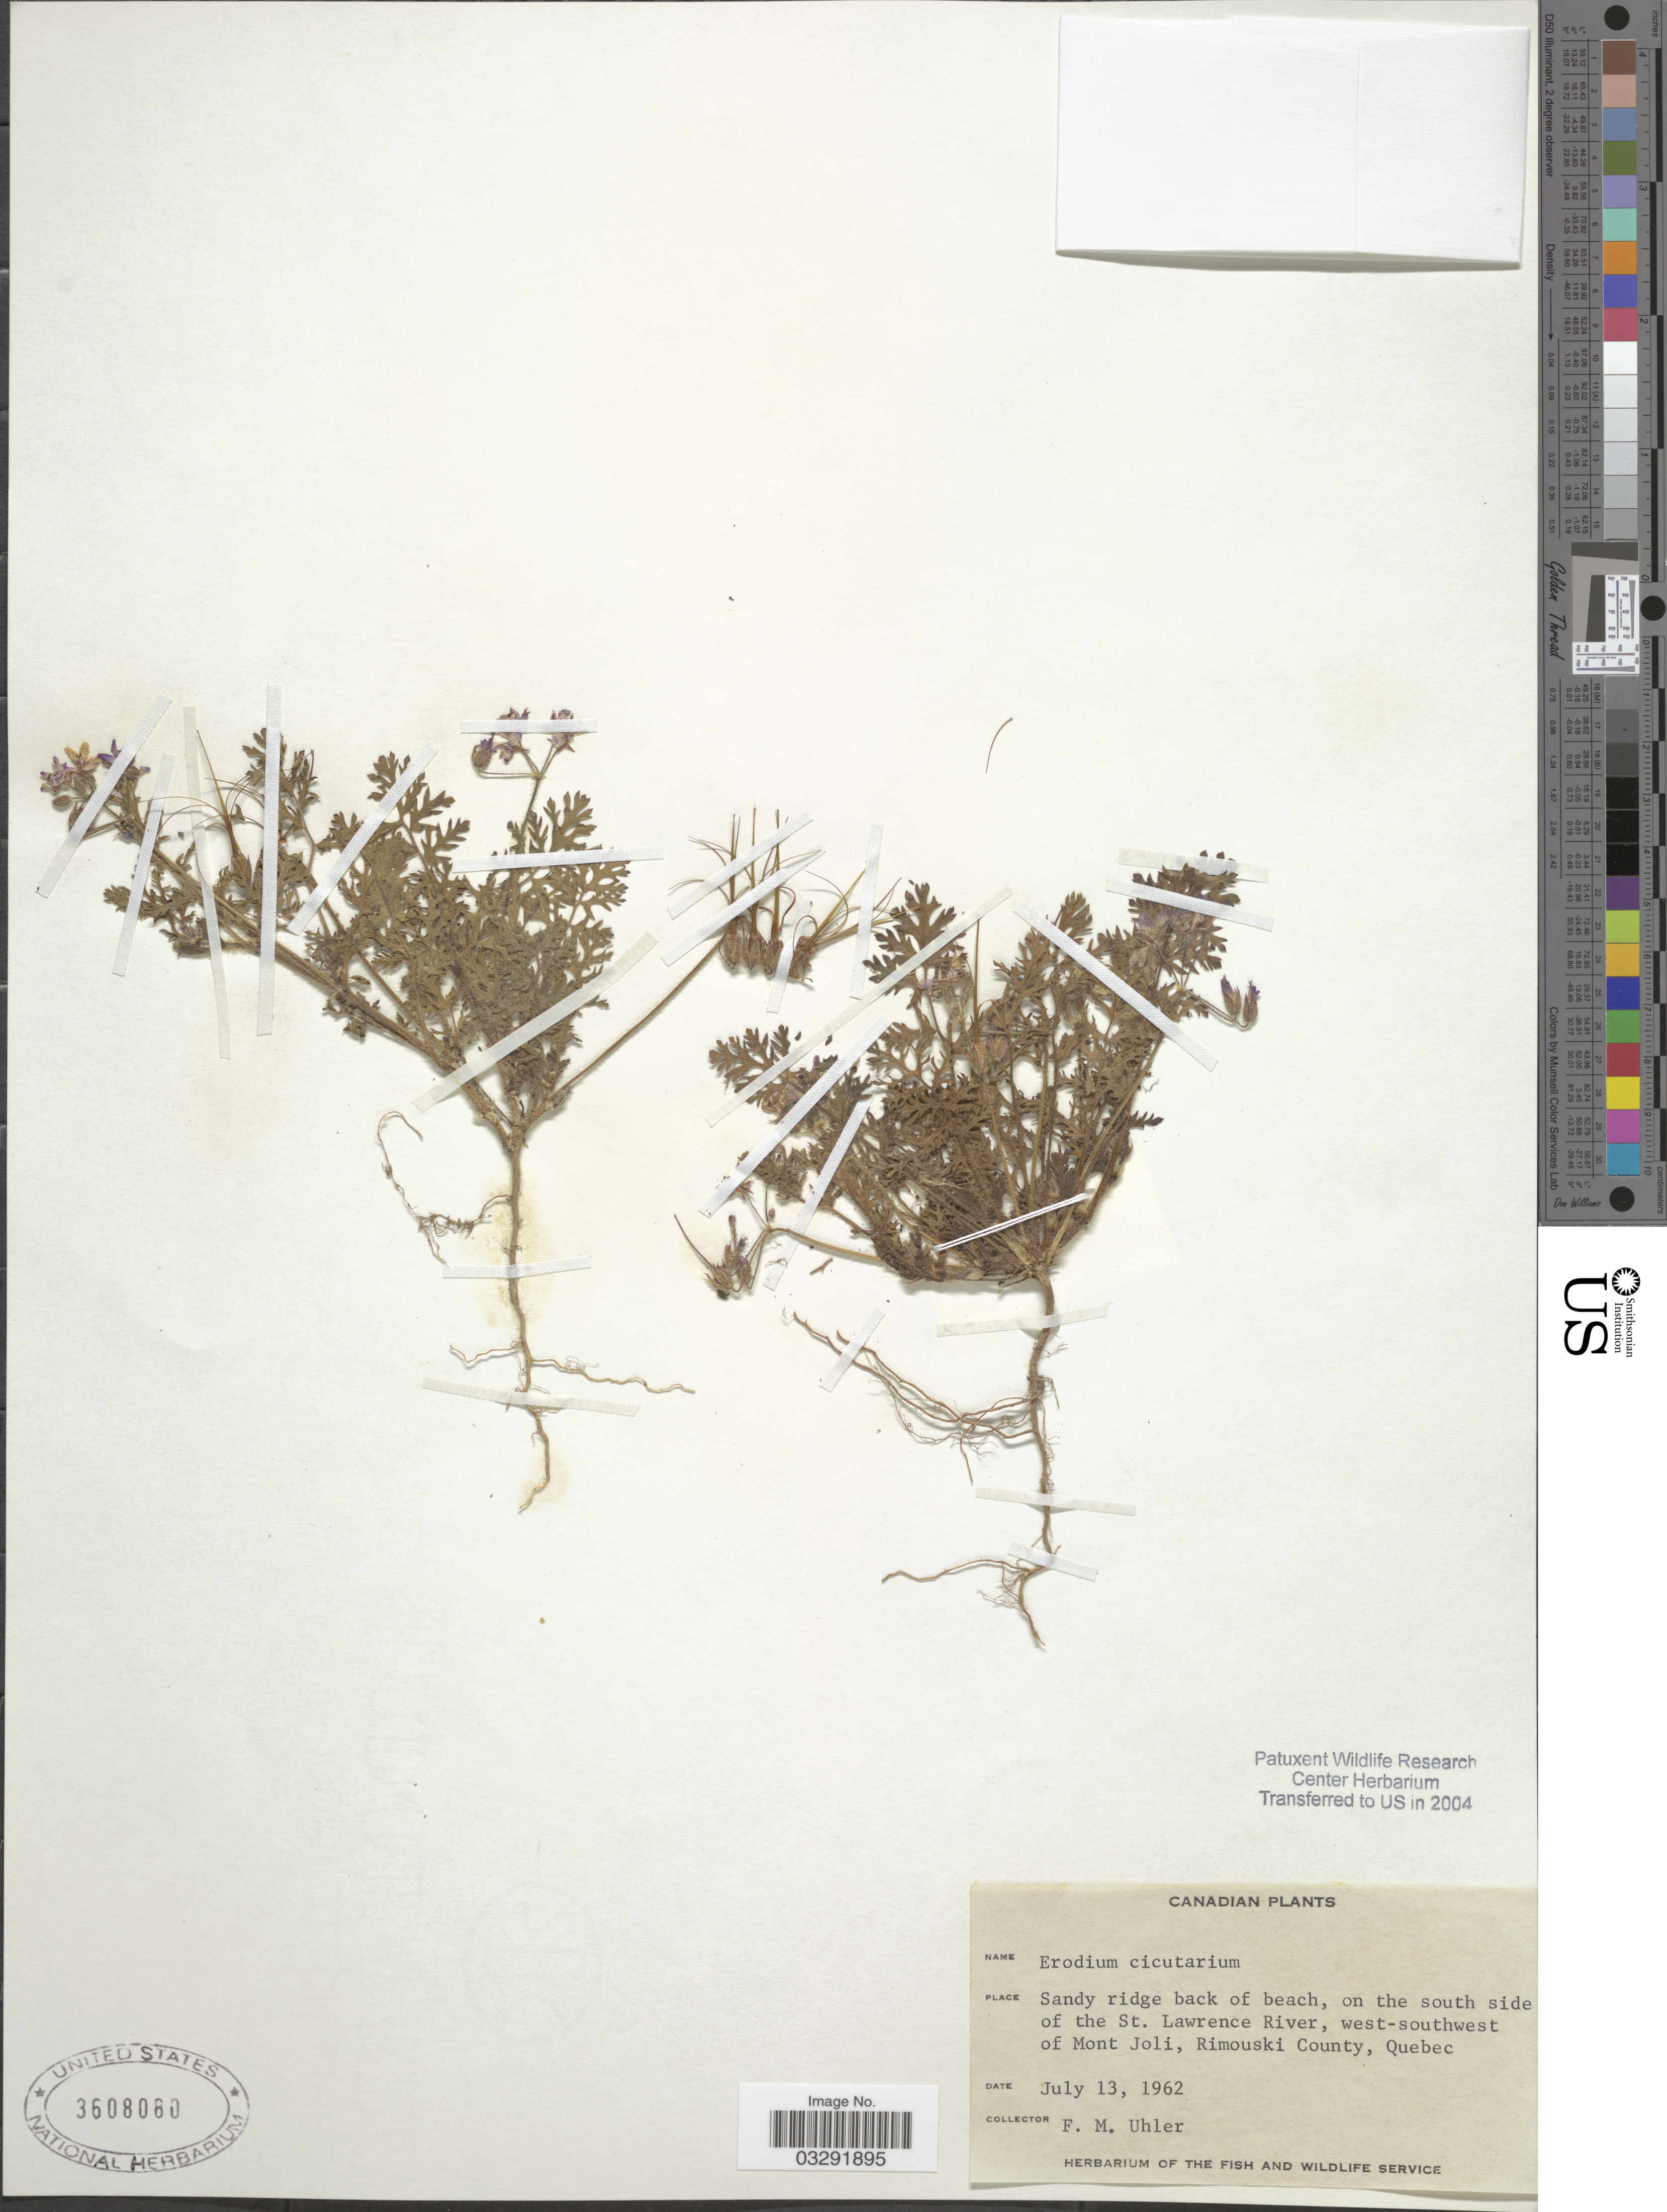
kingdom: Plantae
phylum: Tracheophyta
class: Magnoliopsida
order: Geraniales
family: Geraniaceae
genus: Erodium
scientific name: Erodium cicutarium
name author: (L.) L'Hér.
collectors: F. M. Uhler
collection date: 1962-07-13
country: Canada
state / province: Quebec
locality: Sandy ridge back of beach, on the south side of the St. Lawrence River, west-southwest of Mont Joli, Rimouski County.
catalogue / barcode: US 3608080